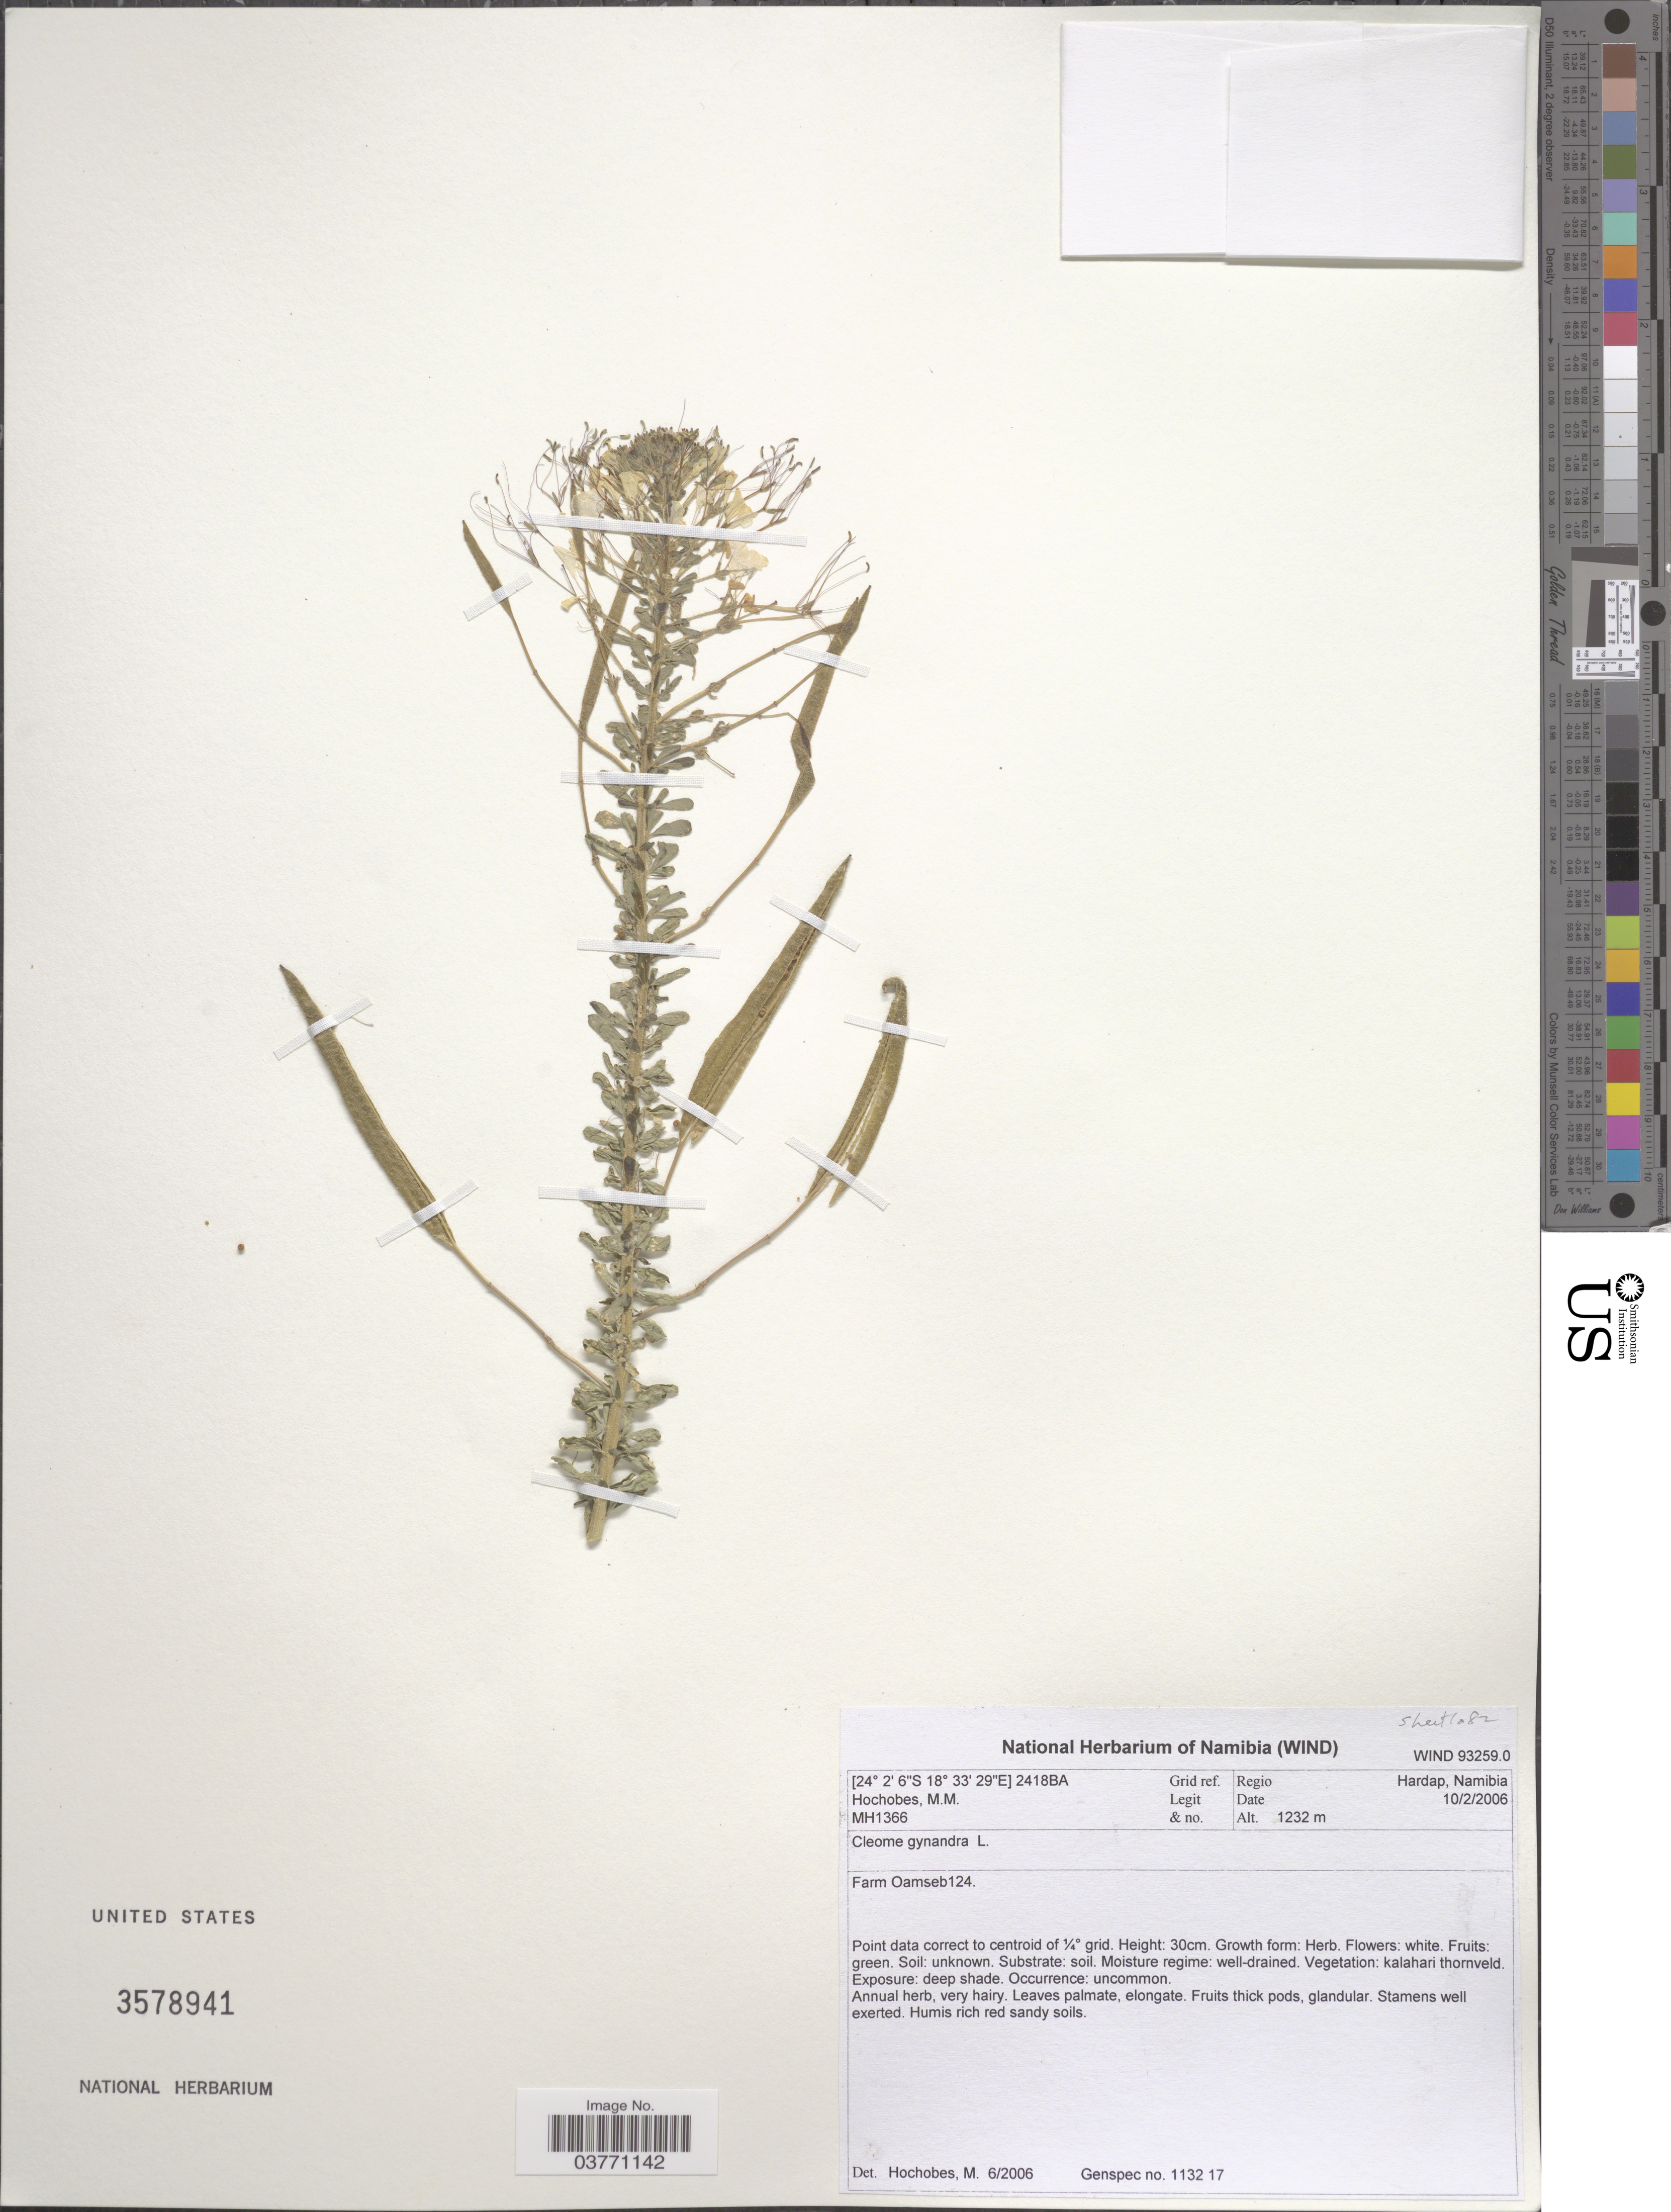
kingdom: Plantae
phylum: Tracheophyta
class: Magnoliopsida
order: Brassicales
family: Cleomaceae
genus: Gynandropsis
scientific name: Gynandropsis gynandra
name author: (L.) Briq.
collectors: M. Hochobes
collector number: MH1366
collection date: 2006-02-10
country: Namibia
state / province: Hardap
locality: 2418BA Grid ref. Farm Oamseb124.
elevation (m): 1232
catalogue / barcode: US 3578941